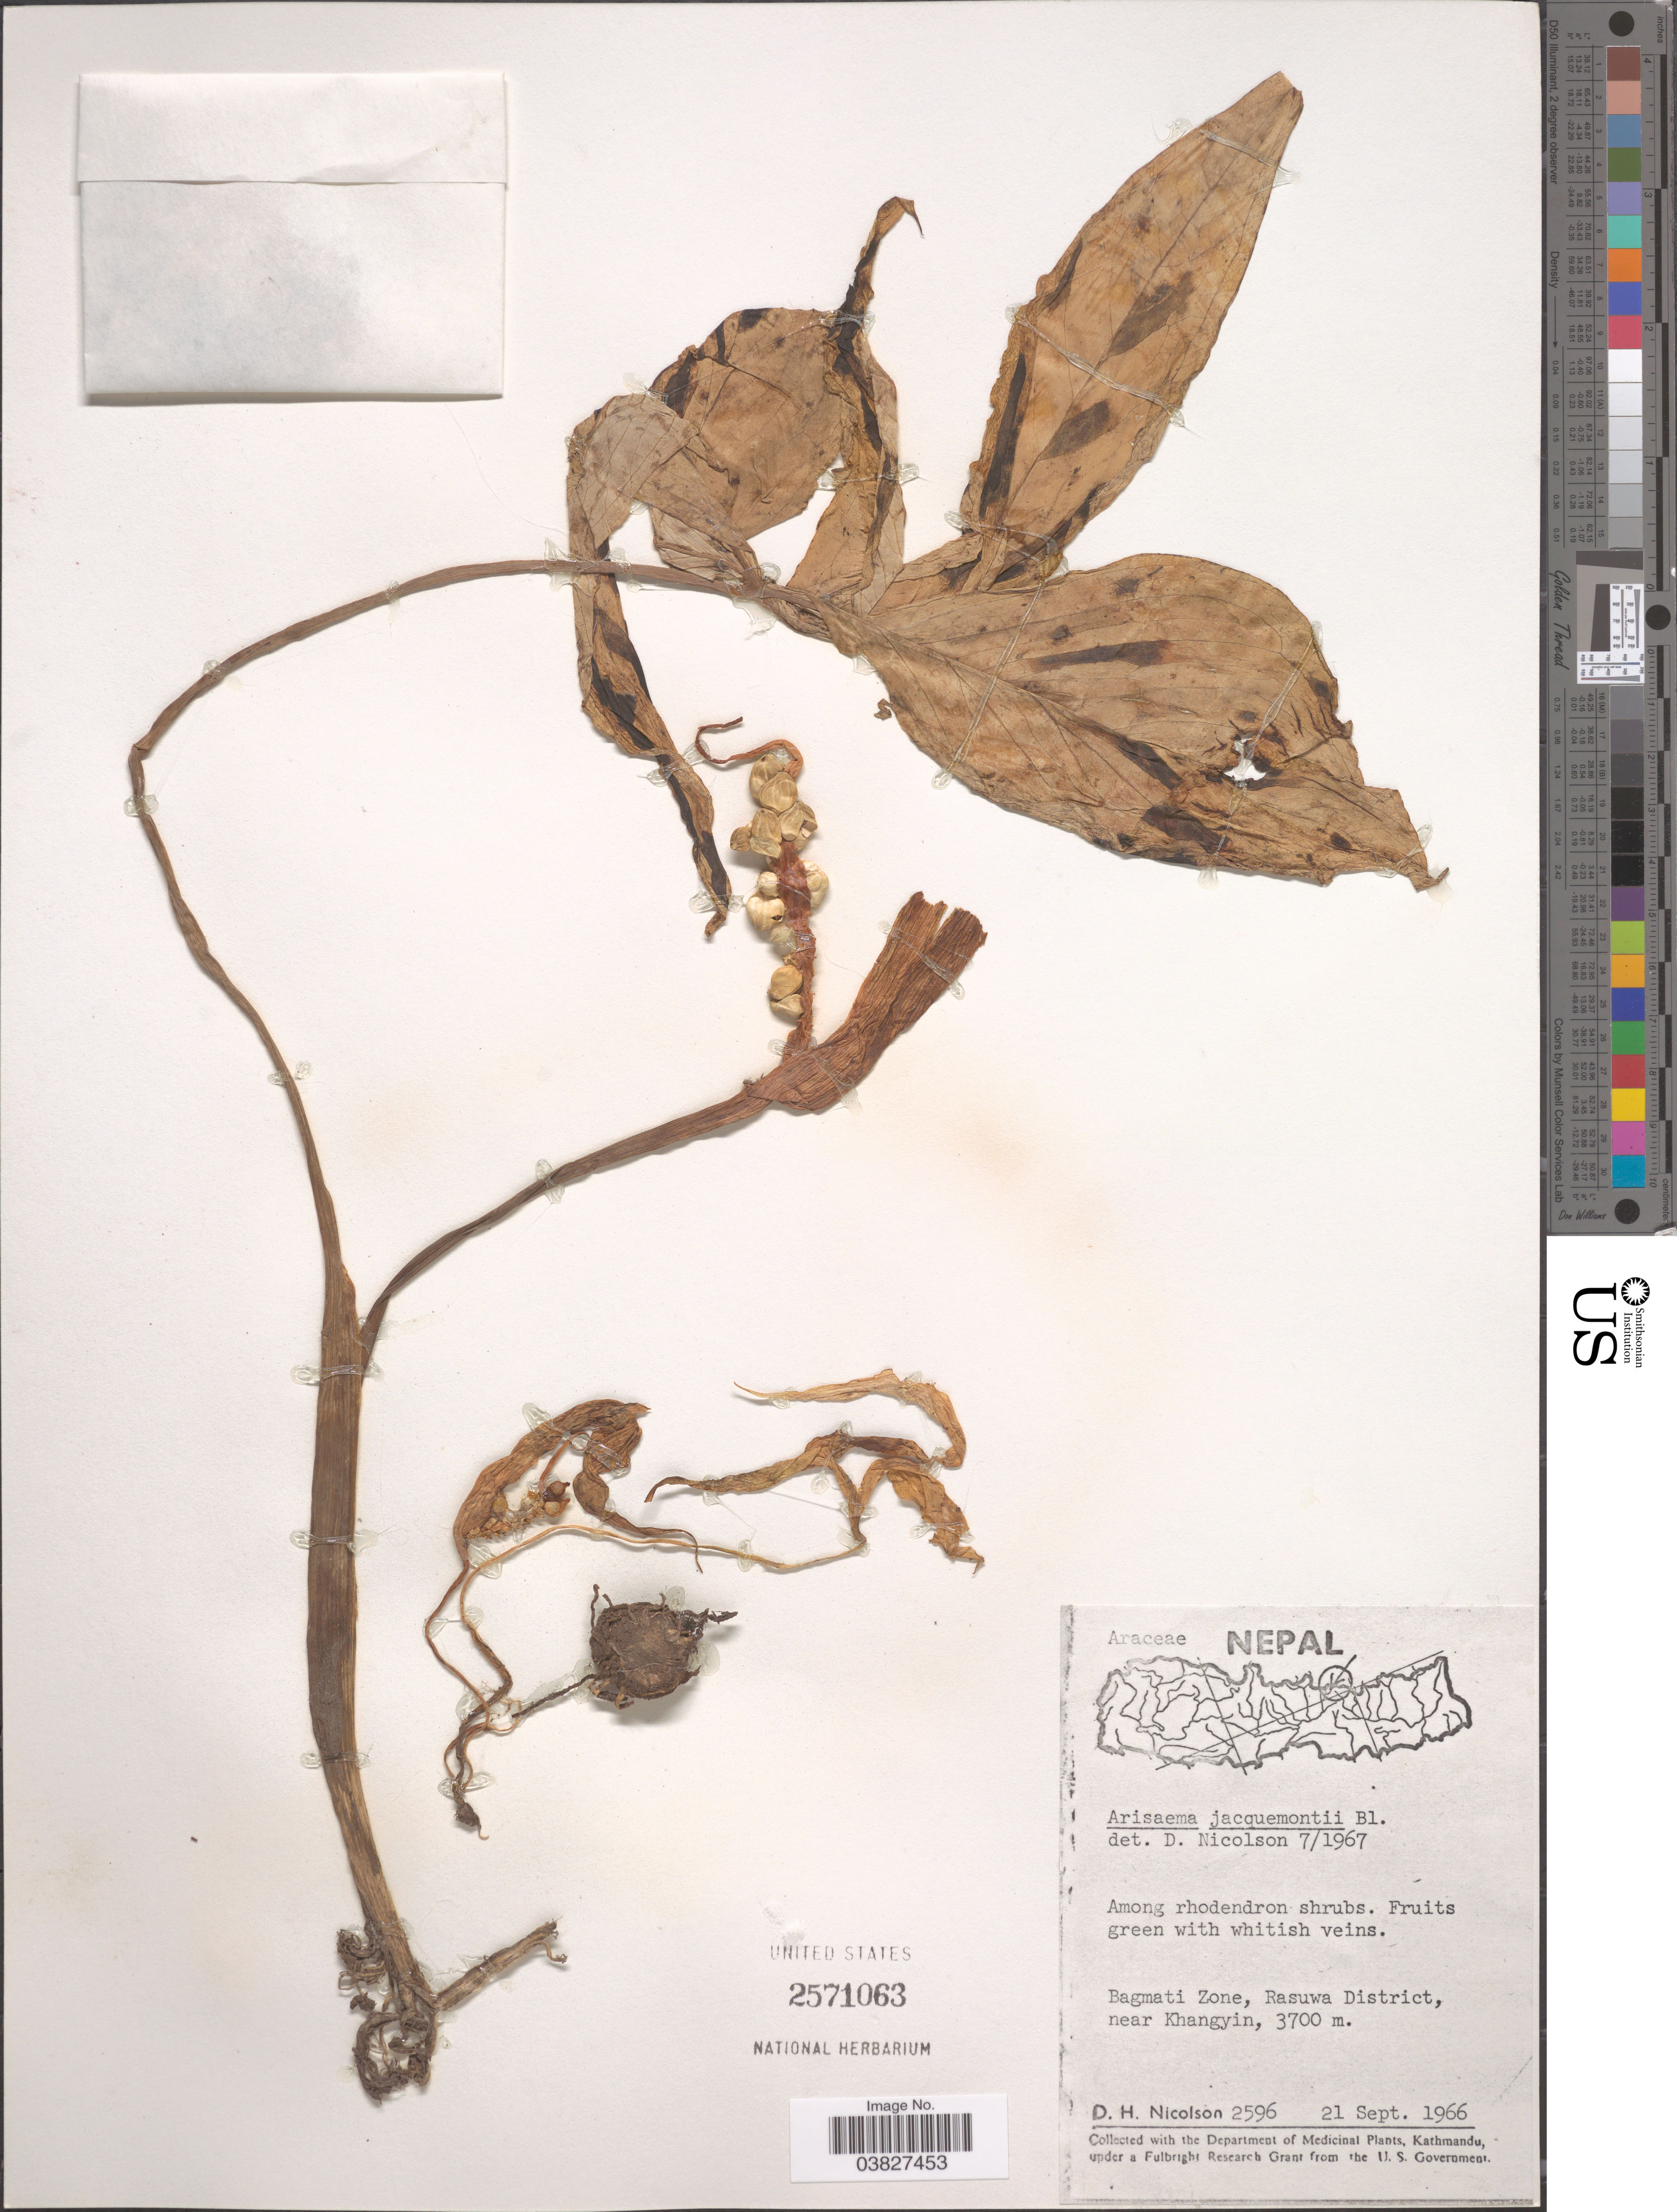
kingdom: Plantae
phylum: Tracheophyta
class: Liliopsida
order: Alismatales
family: Araceae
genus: Arisaema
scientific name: Arisaema jacquemontii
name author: Blume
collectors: D. H. Nicolson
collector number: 2596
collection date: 1966-09-21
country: Nepal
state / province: Bagmati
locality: Bagmati Zone, Rasuwa District, near Khangyin.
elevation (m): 3700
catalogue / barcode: US 2571063